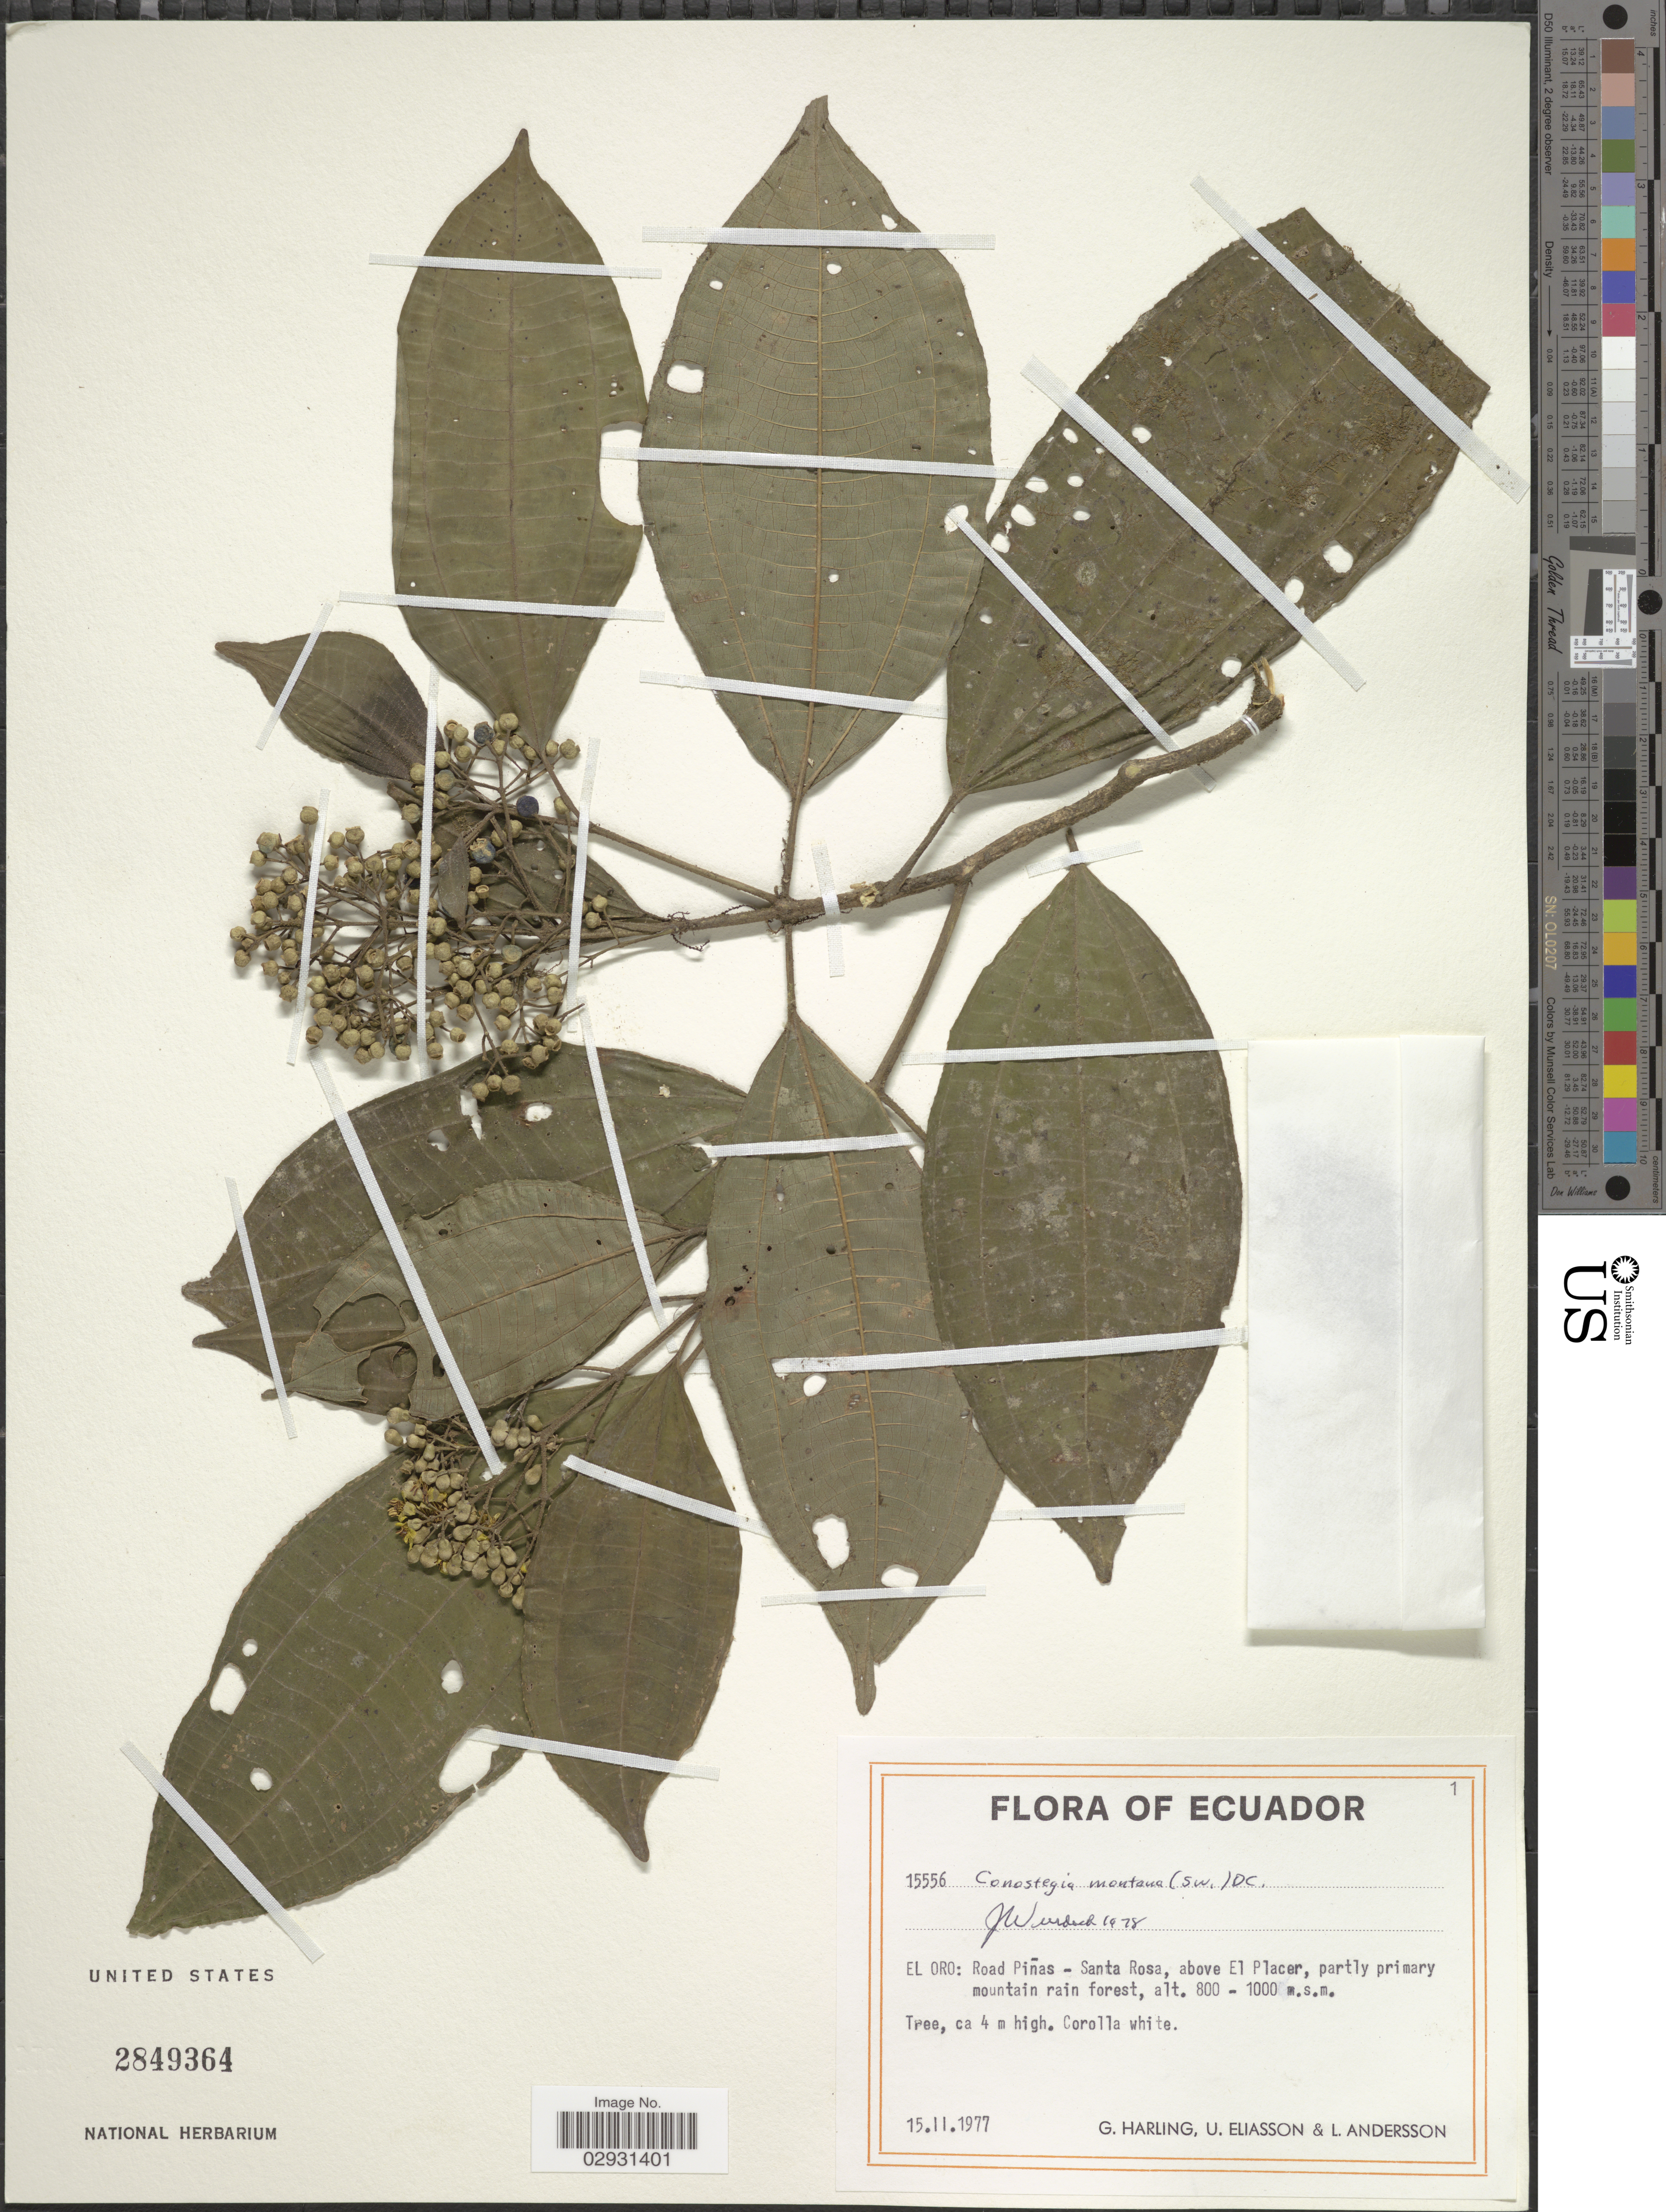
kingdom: Plantae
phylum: Tracheophyta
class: Magnoliopsida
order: Myrtales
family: Melastomataceae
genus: Conostegia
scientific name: Conostegia montana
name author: (Sw.) D. Don ex DC.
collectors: G. Harling, U. Eliasson & L. Andersson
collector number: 15556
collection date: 1977-02-15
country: Ecuador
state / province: El Oro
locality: Road Piñas - Santa Rosa, above El Placer, partly primary mountain rain forest.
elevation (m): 800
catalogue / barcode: US 2849364